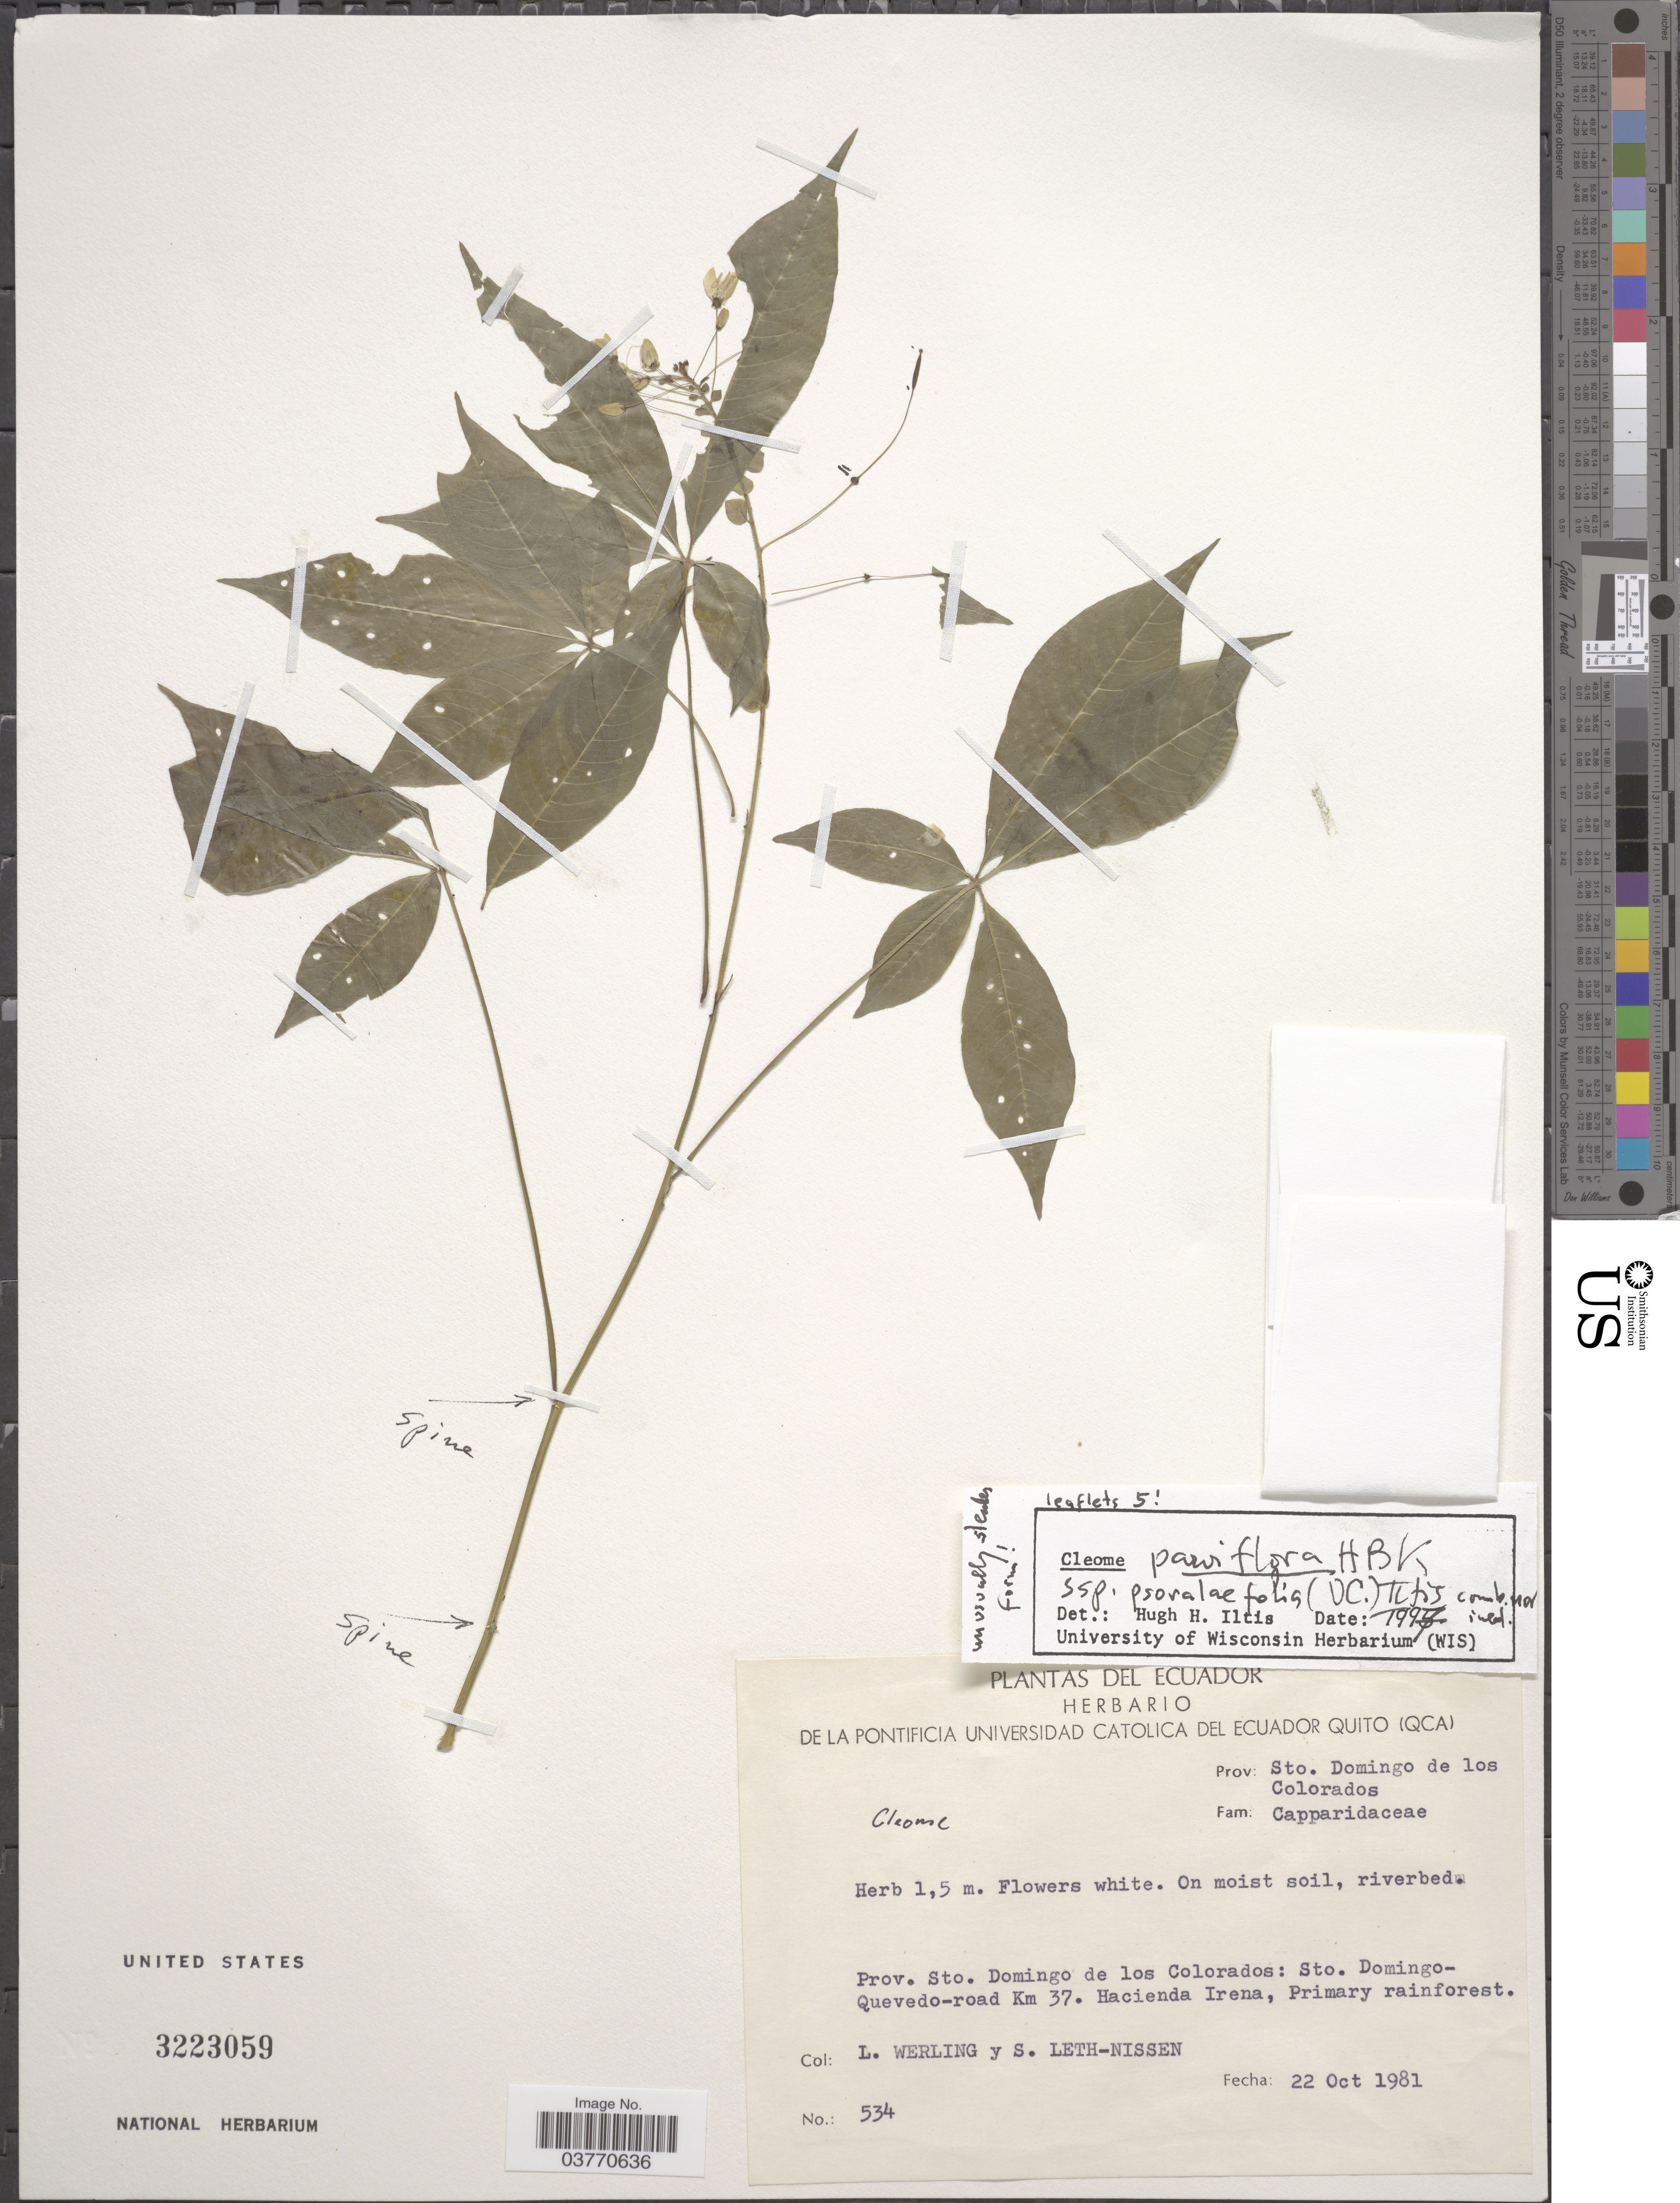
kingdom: Plantae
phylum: Tracheophyta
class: Magnoliopsida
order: Brassicales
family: Cleomaceae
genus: Tarenaya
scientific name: Tarenaya psoraleifolia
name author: (DC.) Soares Neto & Roalson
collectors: L. Werling & S. Leth-Nissen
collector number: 534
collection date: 1981-10-22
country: Ecuador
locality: Prov.: Sto. Domingo de los Colorados. Prov. Sto. Domingo de los Colorados: Sto. Domingo-Quevedo-road Km 37. Hacienda Irena, Primary rainforest.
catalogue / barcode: US 3223059